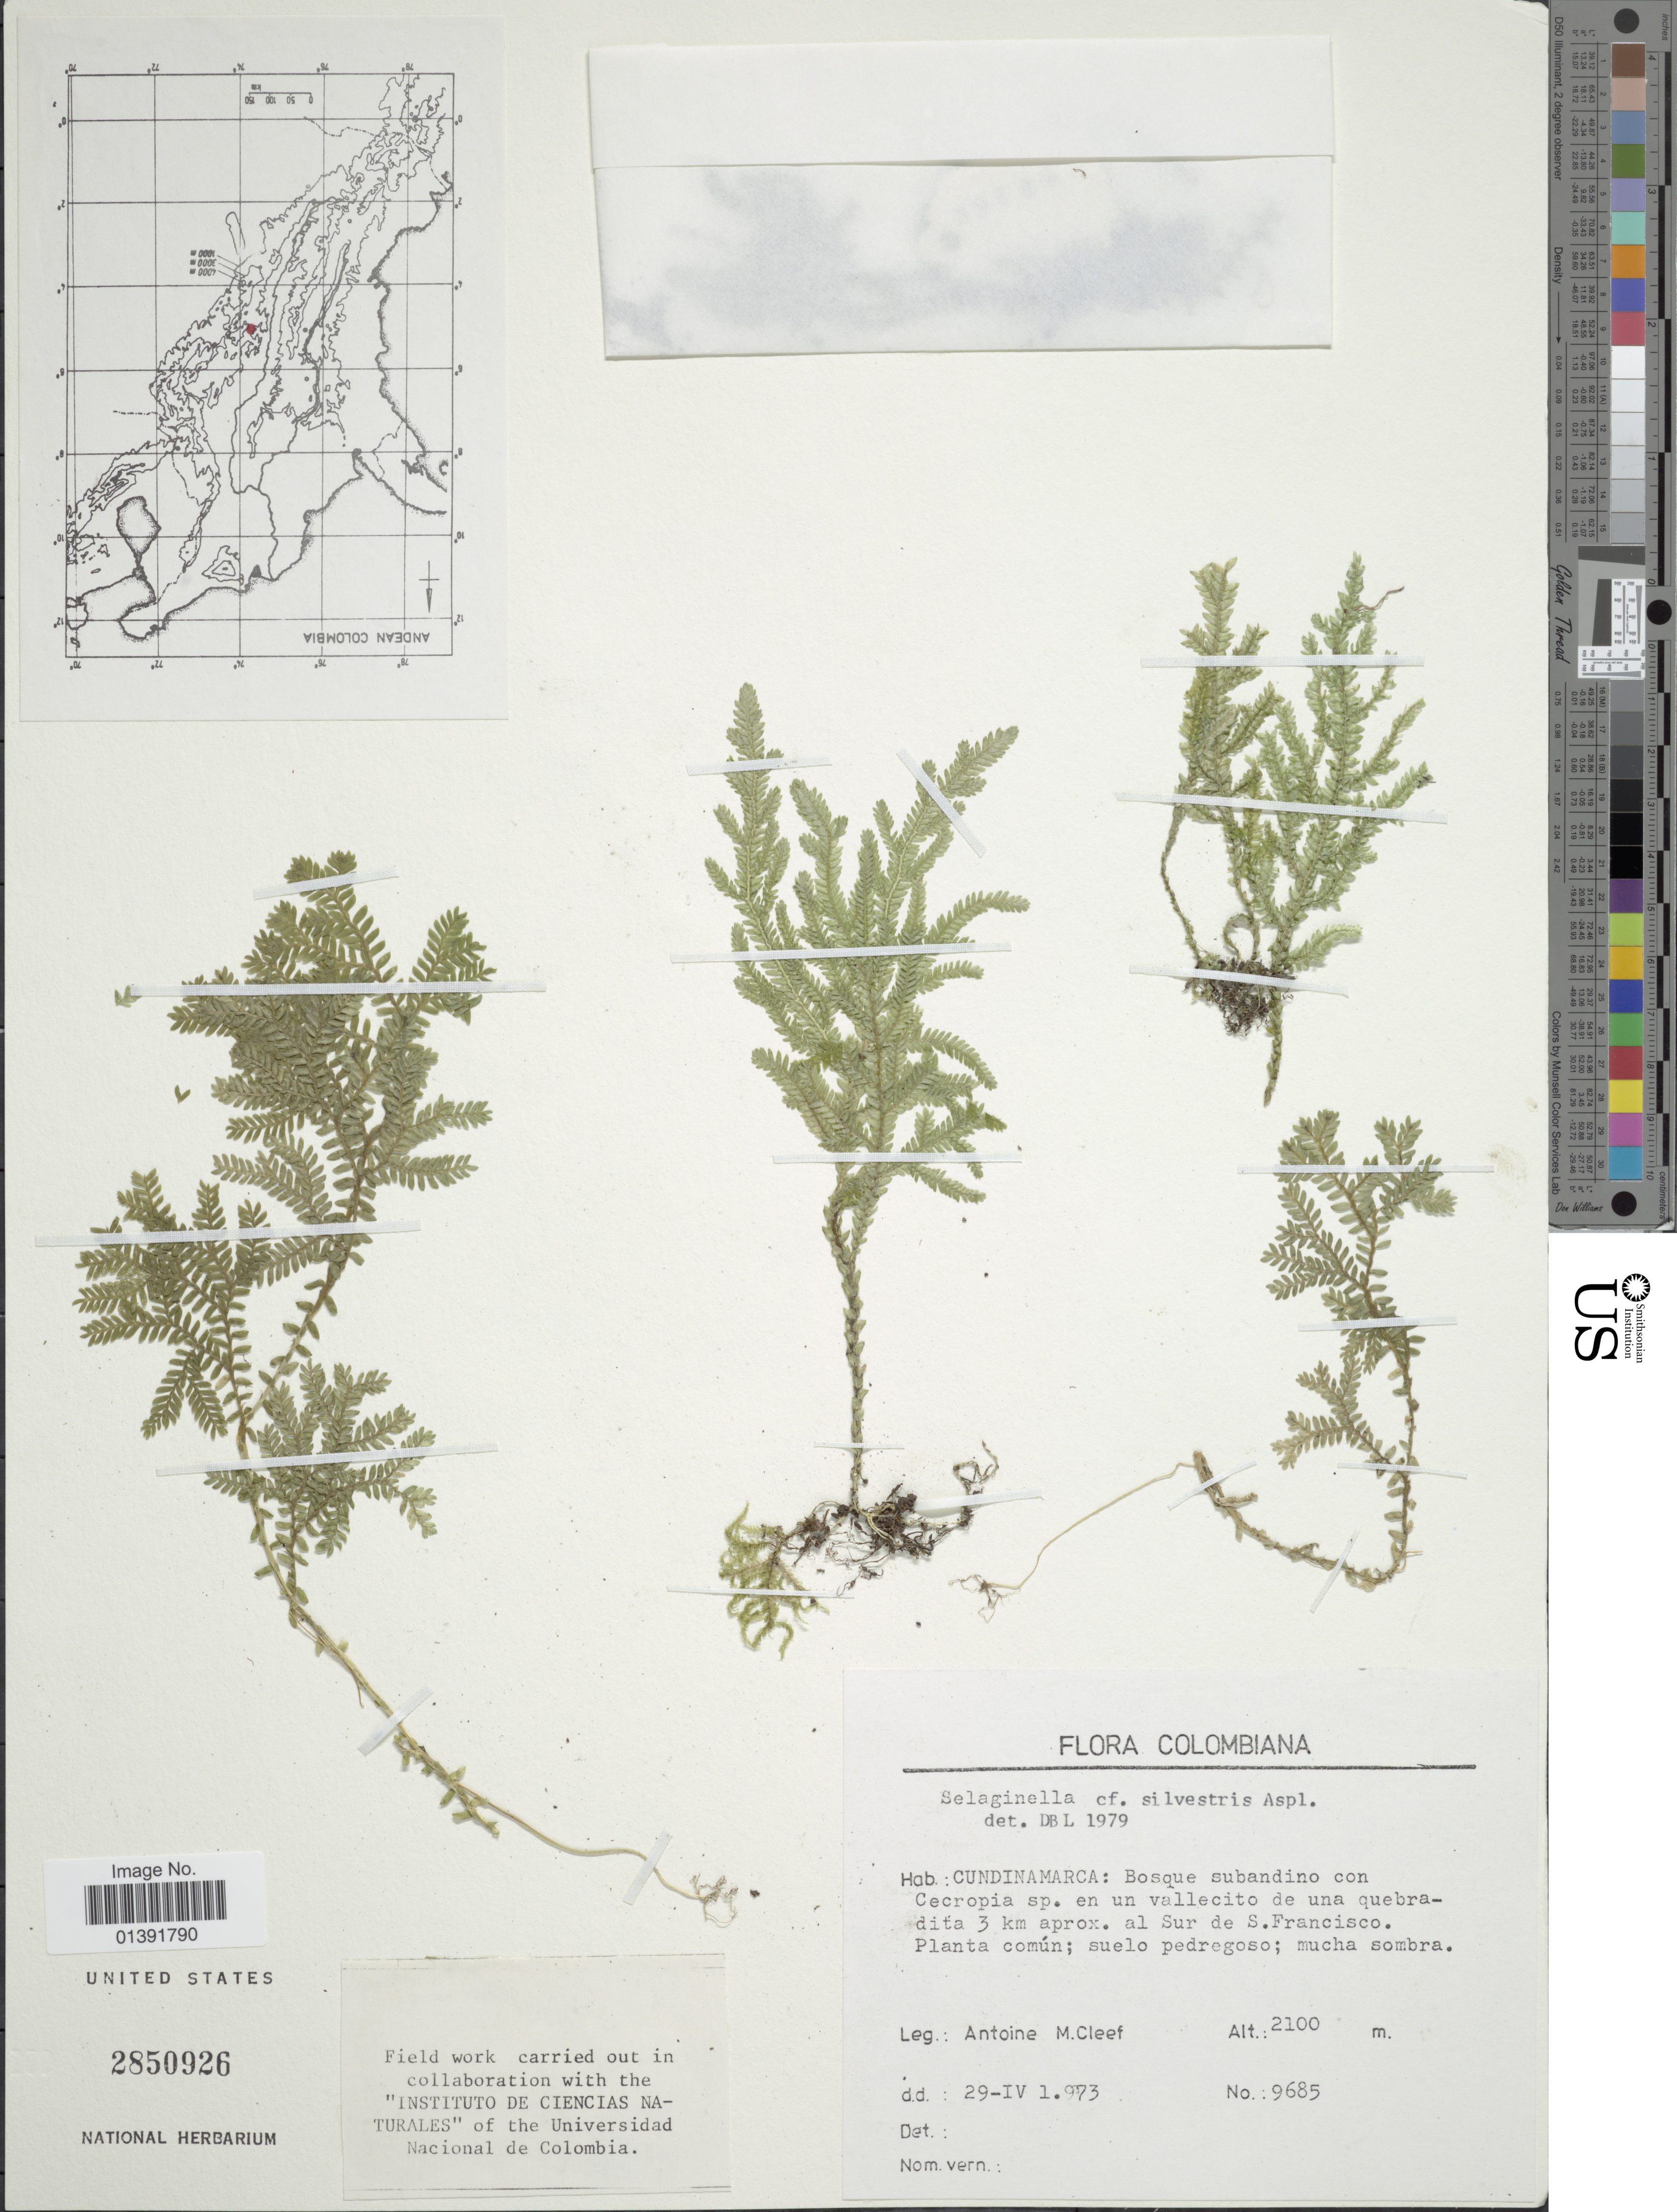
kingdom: Plantae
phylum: Tracheophyta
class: Lycopodiopsida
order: Selaginellales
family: Selaginellaceae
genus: Selaginella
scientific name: Selaginella silvestris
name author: Aspl.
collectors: A. M. Cleef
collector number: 9685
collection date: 1973-04-29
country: Colombia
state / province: Cundinamarca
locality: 3 km aprox. al Sur de S. Francisco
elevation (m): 2100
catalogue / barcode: US 2850926